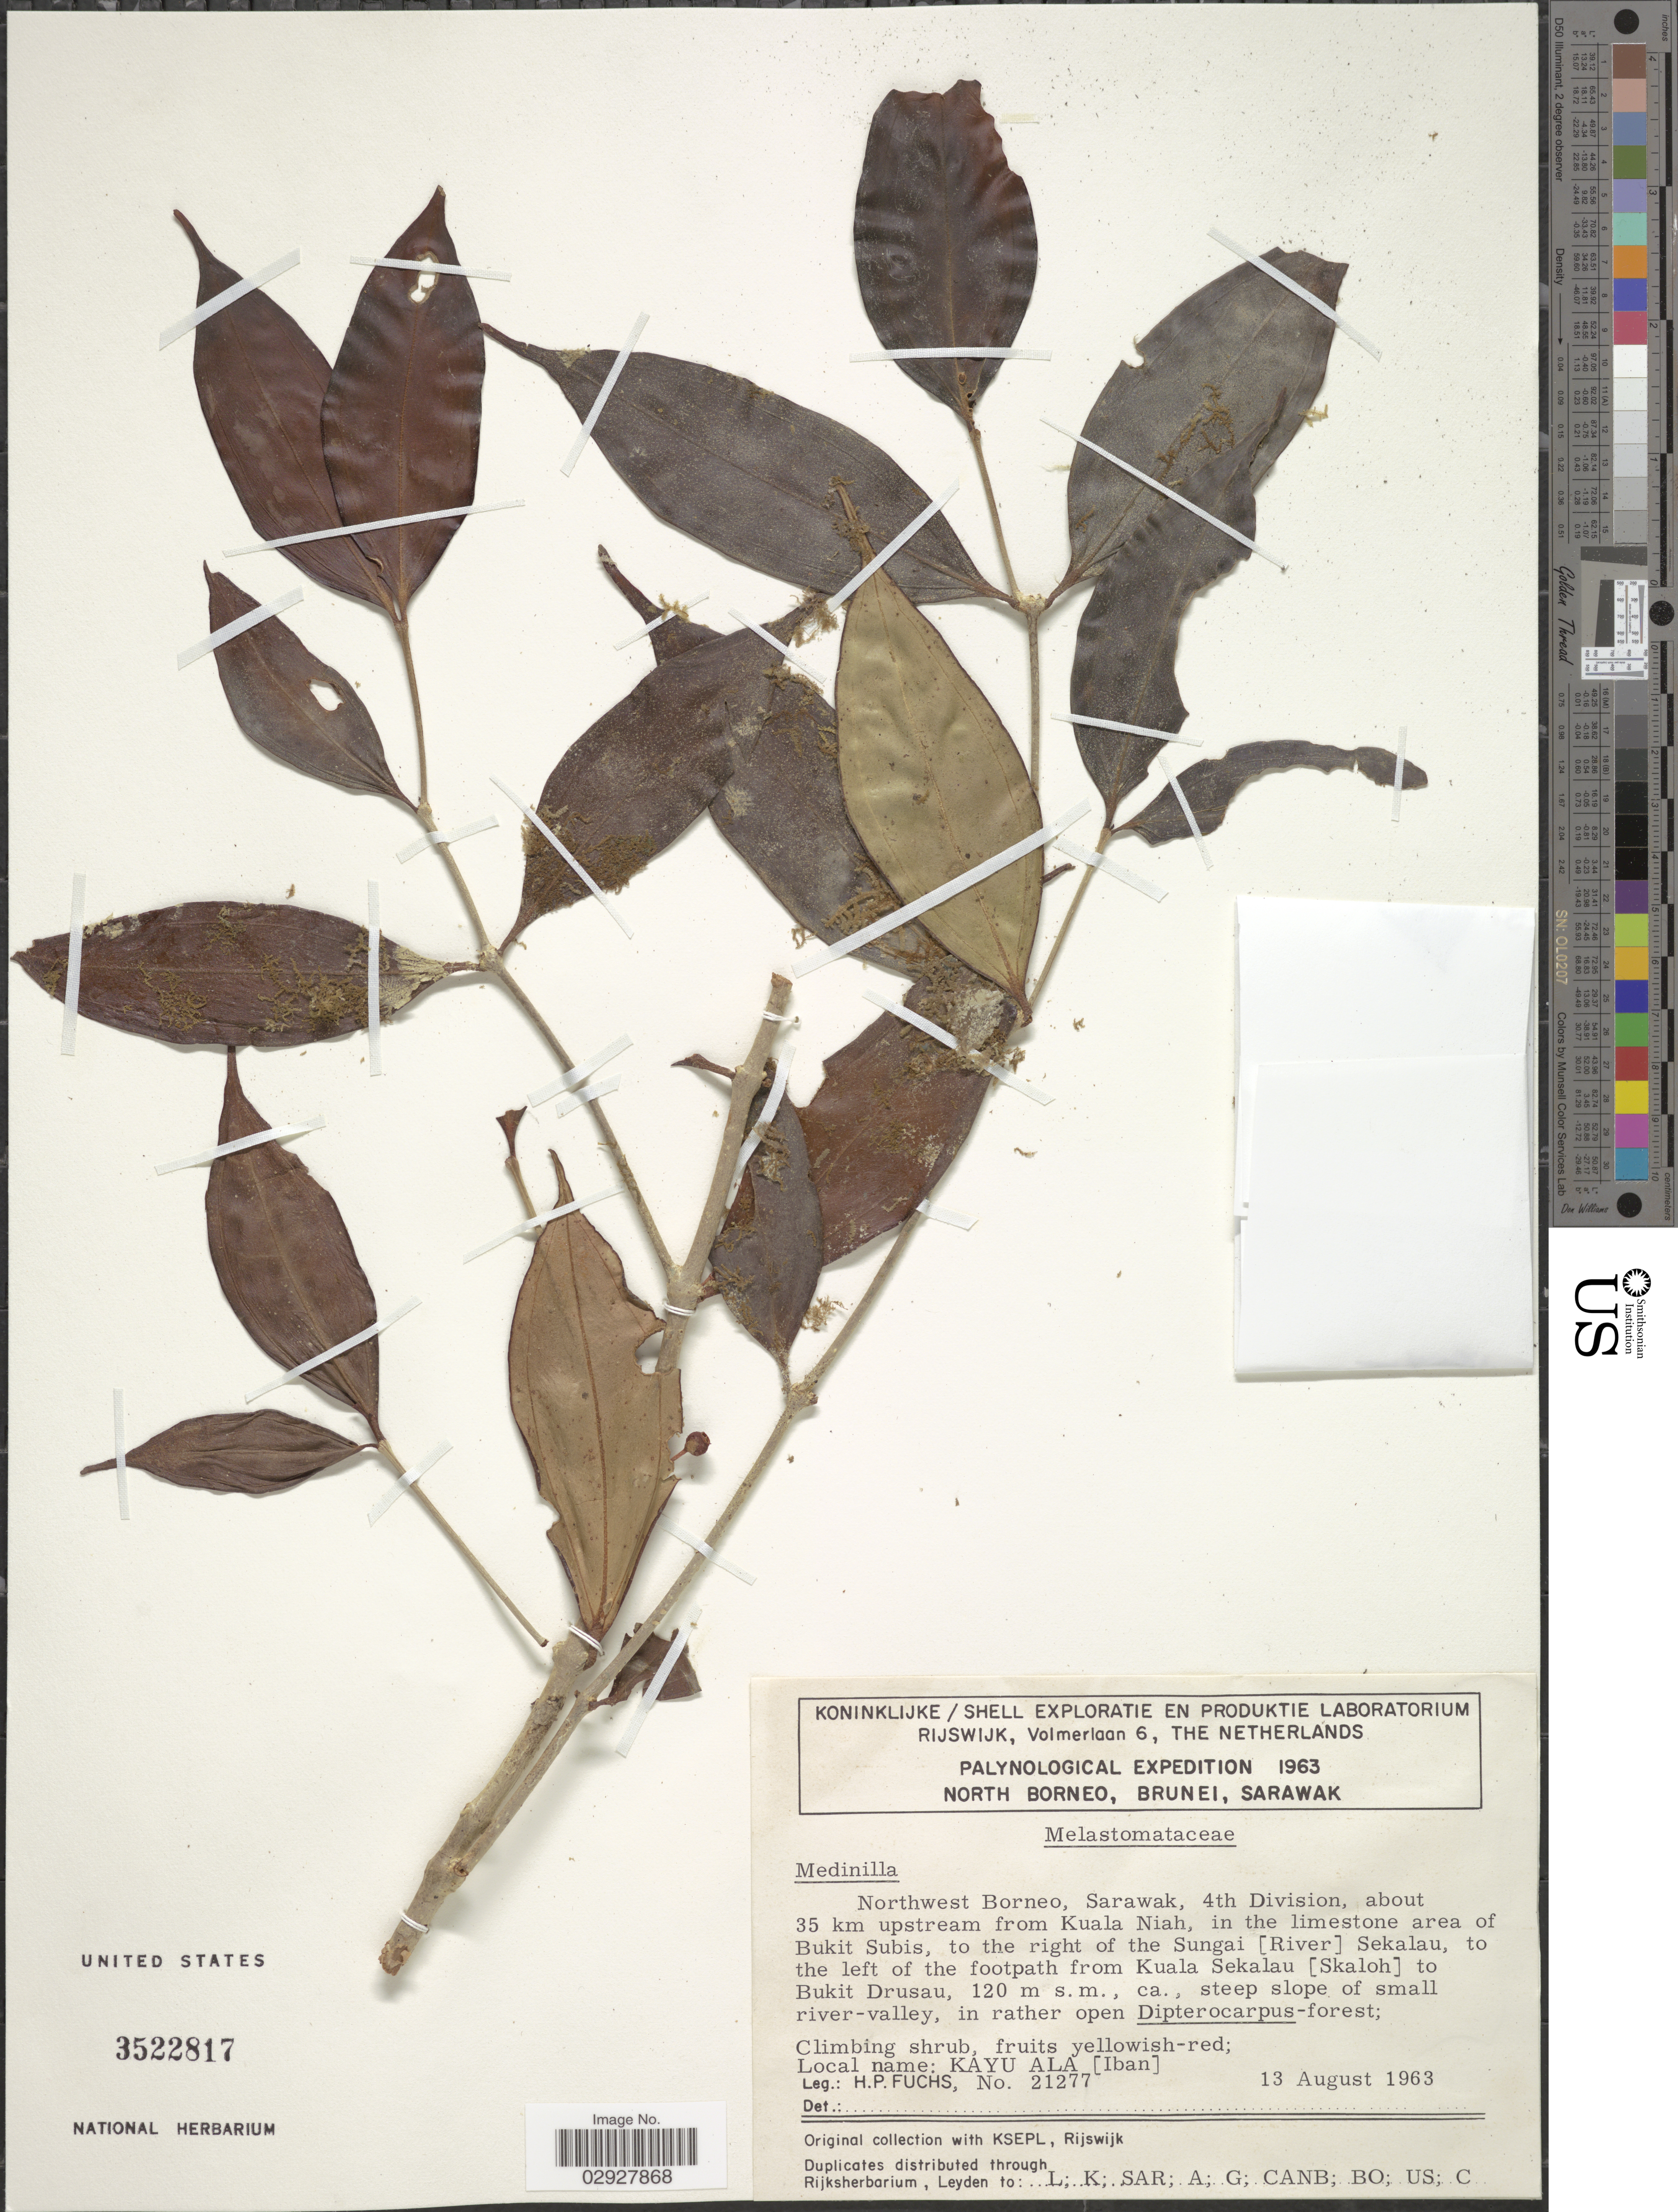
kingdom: Plantae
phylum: Tracheophyta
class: Magnoliopsida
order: Myrtales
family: Melastomataceae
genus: Medinilla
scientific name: Medinilla sp.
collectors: H. P. Fuchs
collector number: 21277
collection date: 1963-08-13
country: Malaysia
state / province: Sarawak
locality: Northwest Borneo, Sarawak, 4th Division, about 35 km upstream from Kuala Niah, in the limestone area of Bukit Subis, to the right of the Sungai [River] Sekalau, to the left of the footpath from Kuala Sekalau [Skaloh] to Bukit Drusau.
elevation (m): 120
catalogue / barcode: US 3522817